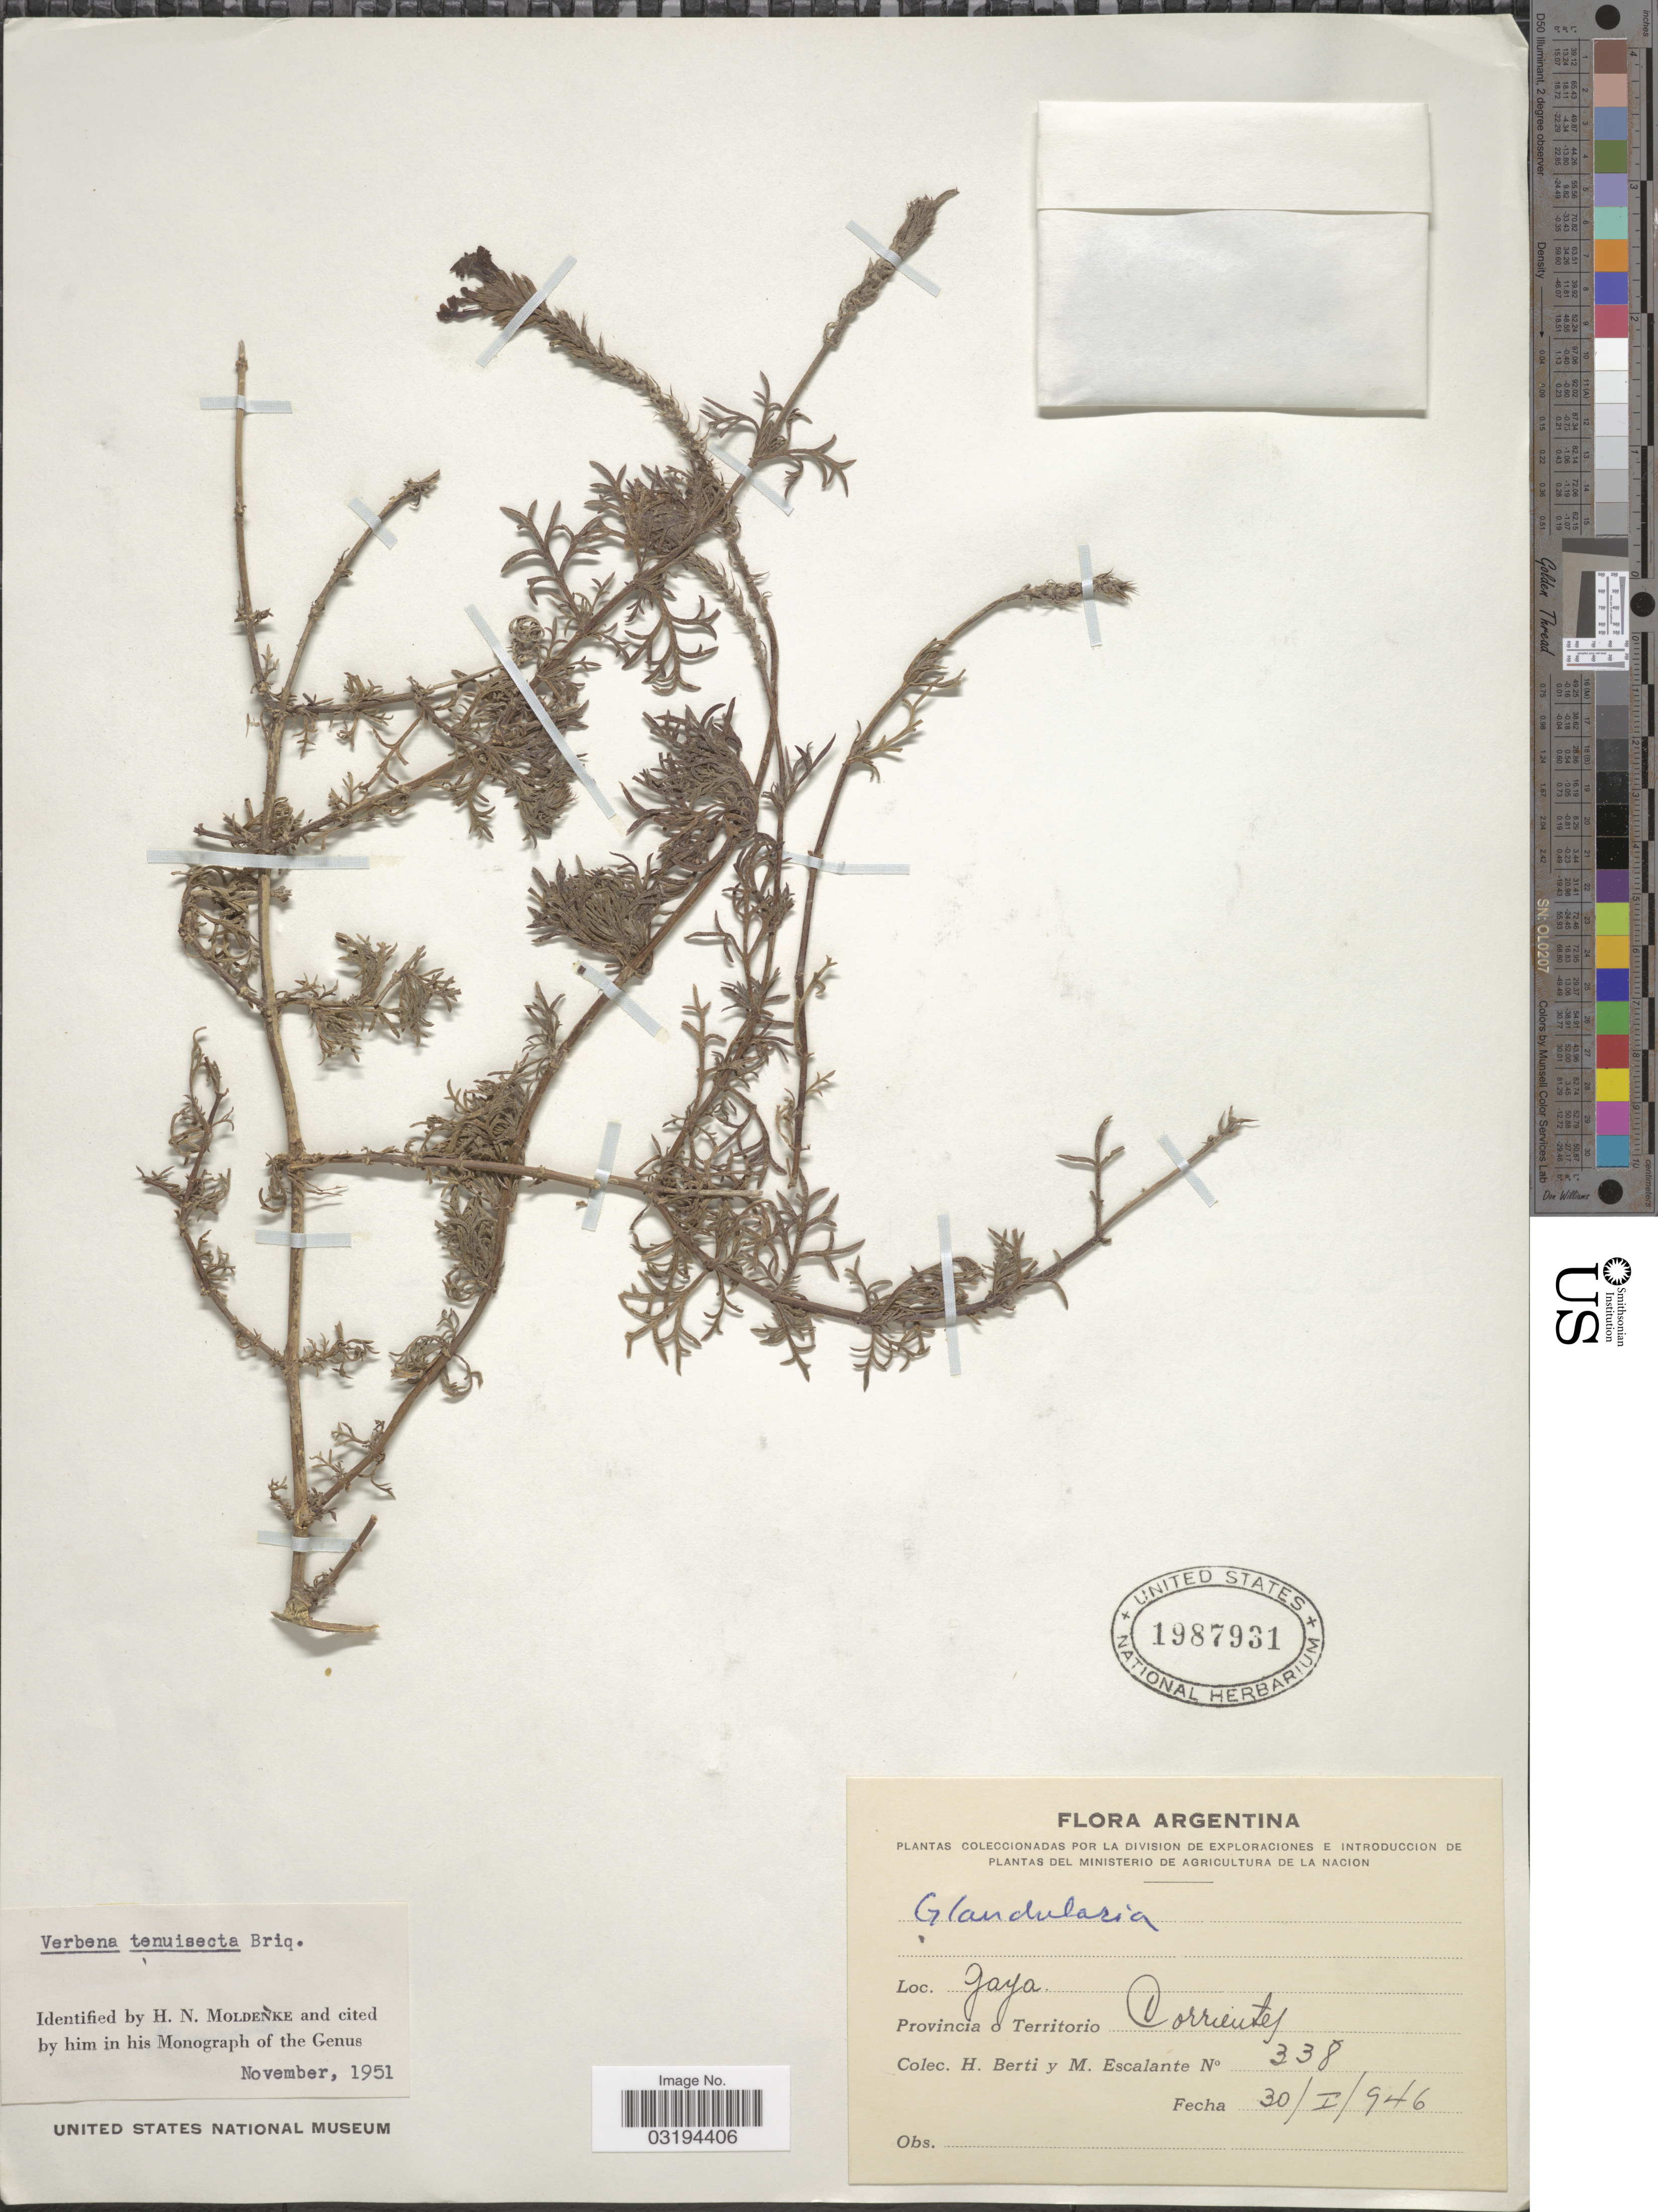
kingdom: Plantae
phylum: Tracheophyta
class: Magnoliopsida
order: Lamiales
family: Verbenaceae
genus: Verbena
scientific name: Verbena tenuisecta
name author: Briq.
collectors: H. Berti & M. Escalante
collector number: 338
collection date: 1946-01-30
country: Argentina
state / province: Corrientes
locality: gaya.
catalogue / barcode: US 1987931